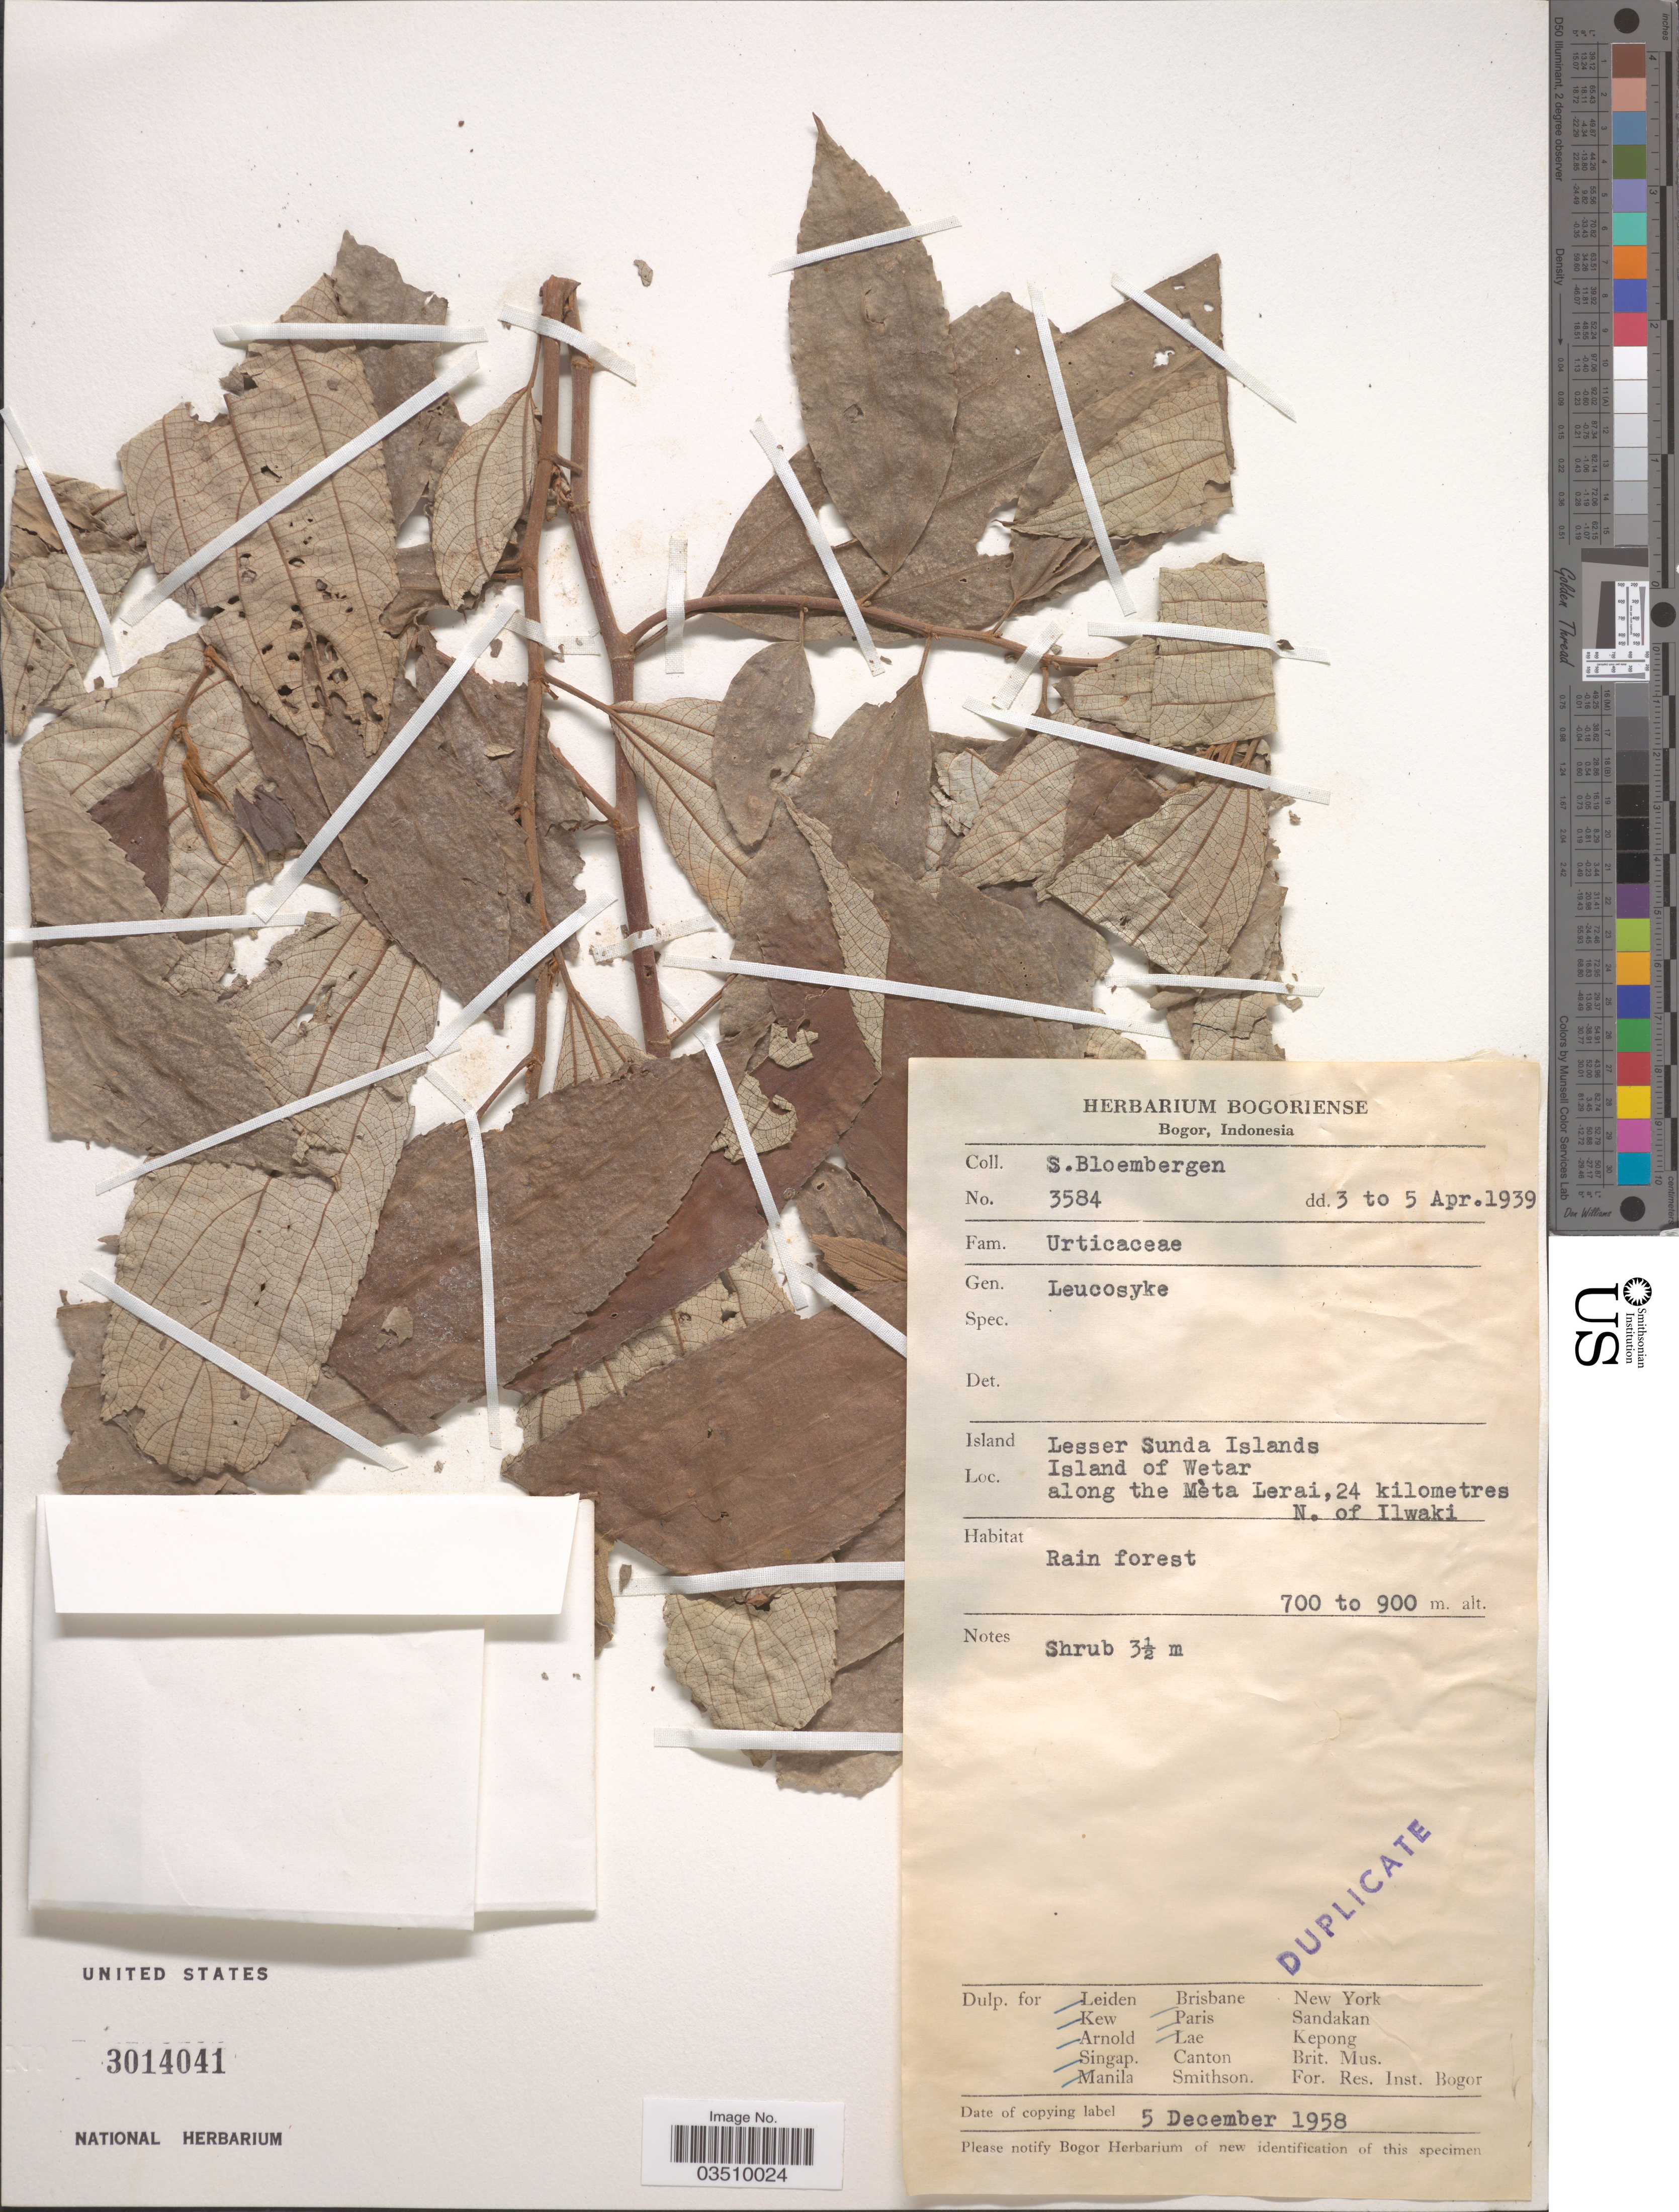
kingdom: Plantae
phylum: Tracheophyta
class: Magnoliopsida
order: Rosales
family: Urticaceae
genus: Leucosyke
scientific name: Leucosyke sp.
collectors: S. Bloembergen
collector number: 3584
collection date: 1939-04-03/1939-04-05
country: Indonesia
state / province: Nusa Tenggara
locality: Lesser Sunda Islands. Island of Wetar, along the Mèta Lerai, 24 kilometres N. of Ilwaki.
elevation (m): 700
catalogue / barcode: US 3014041